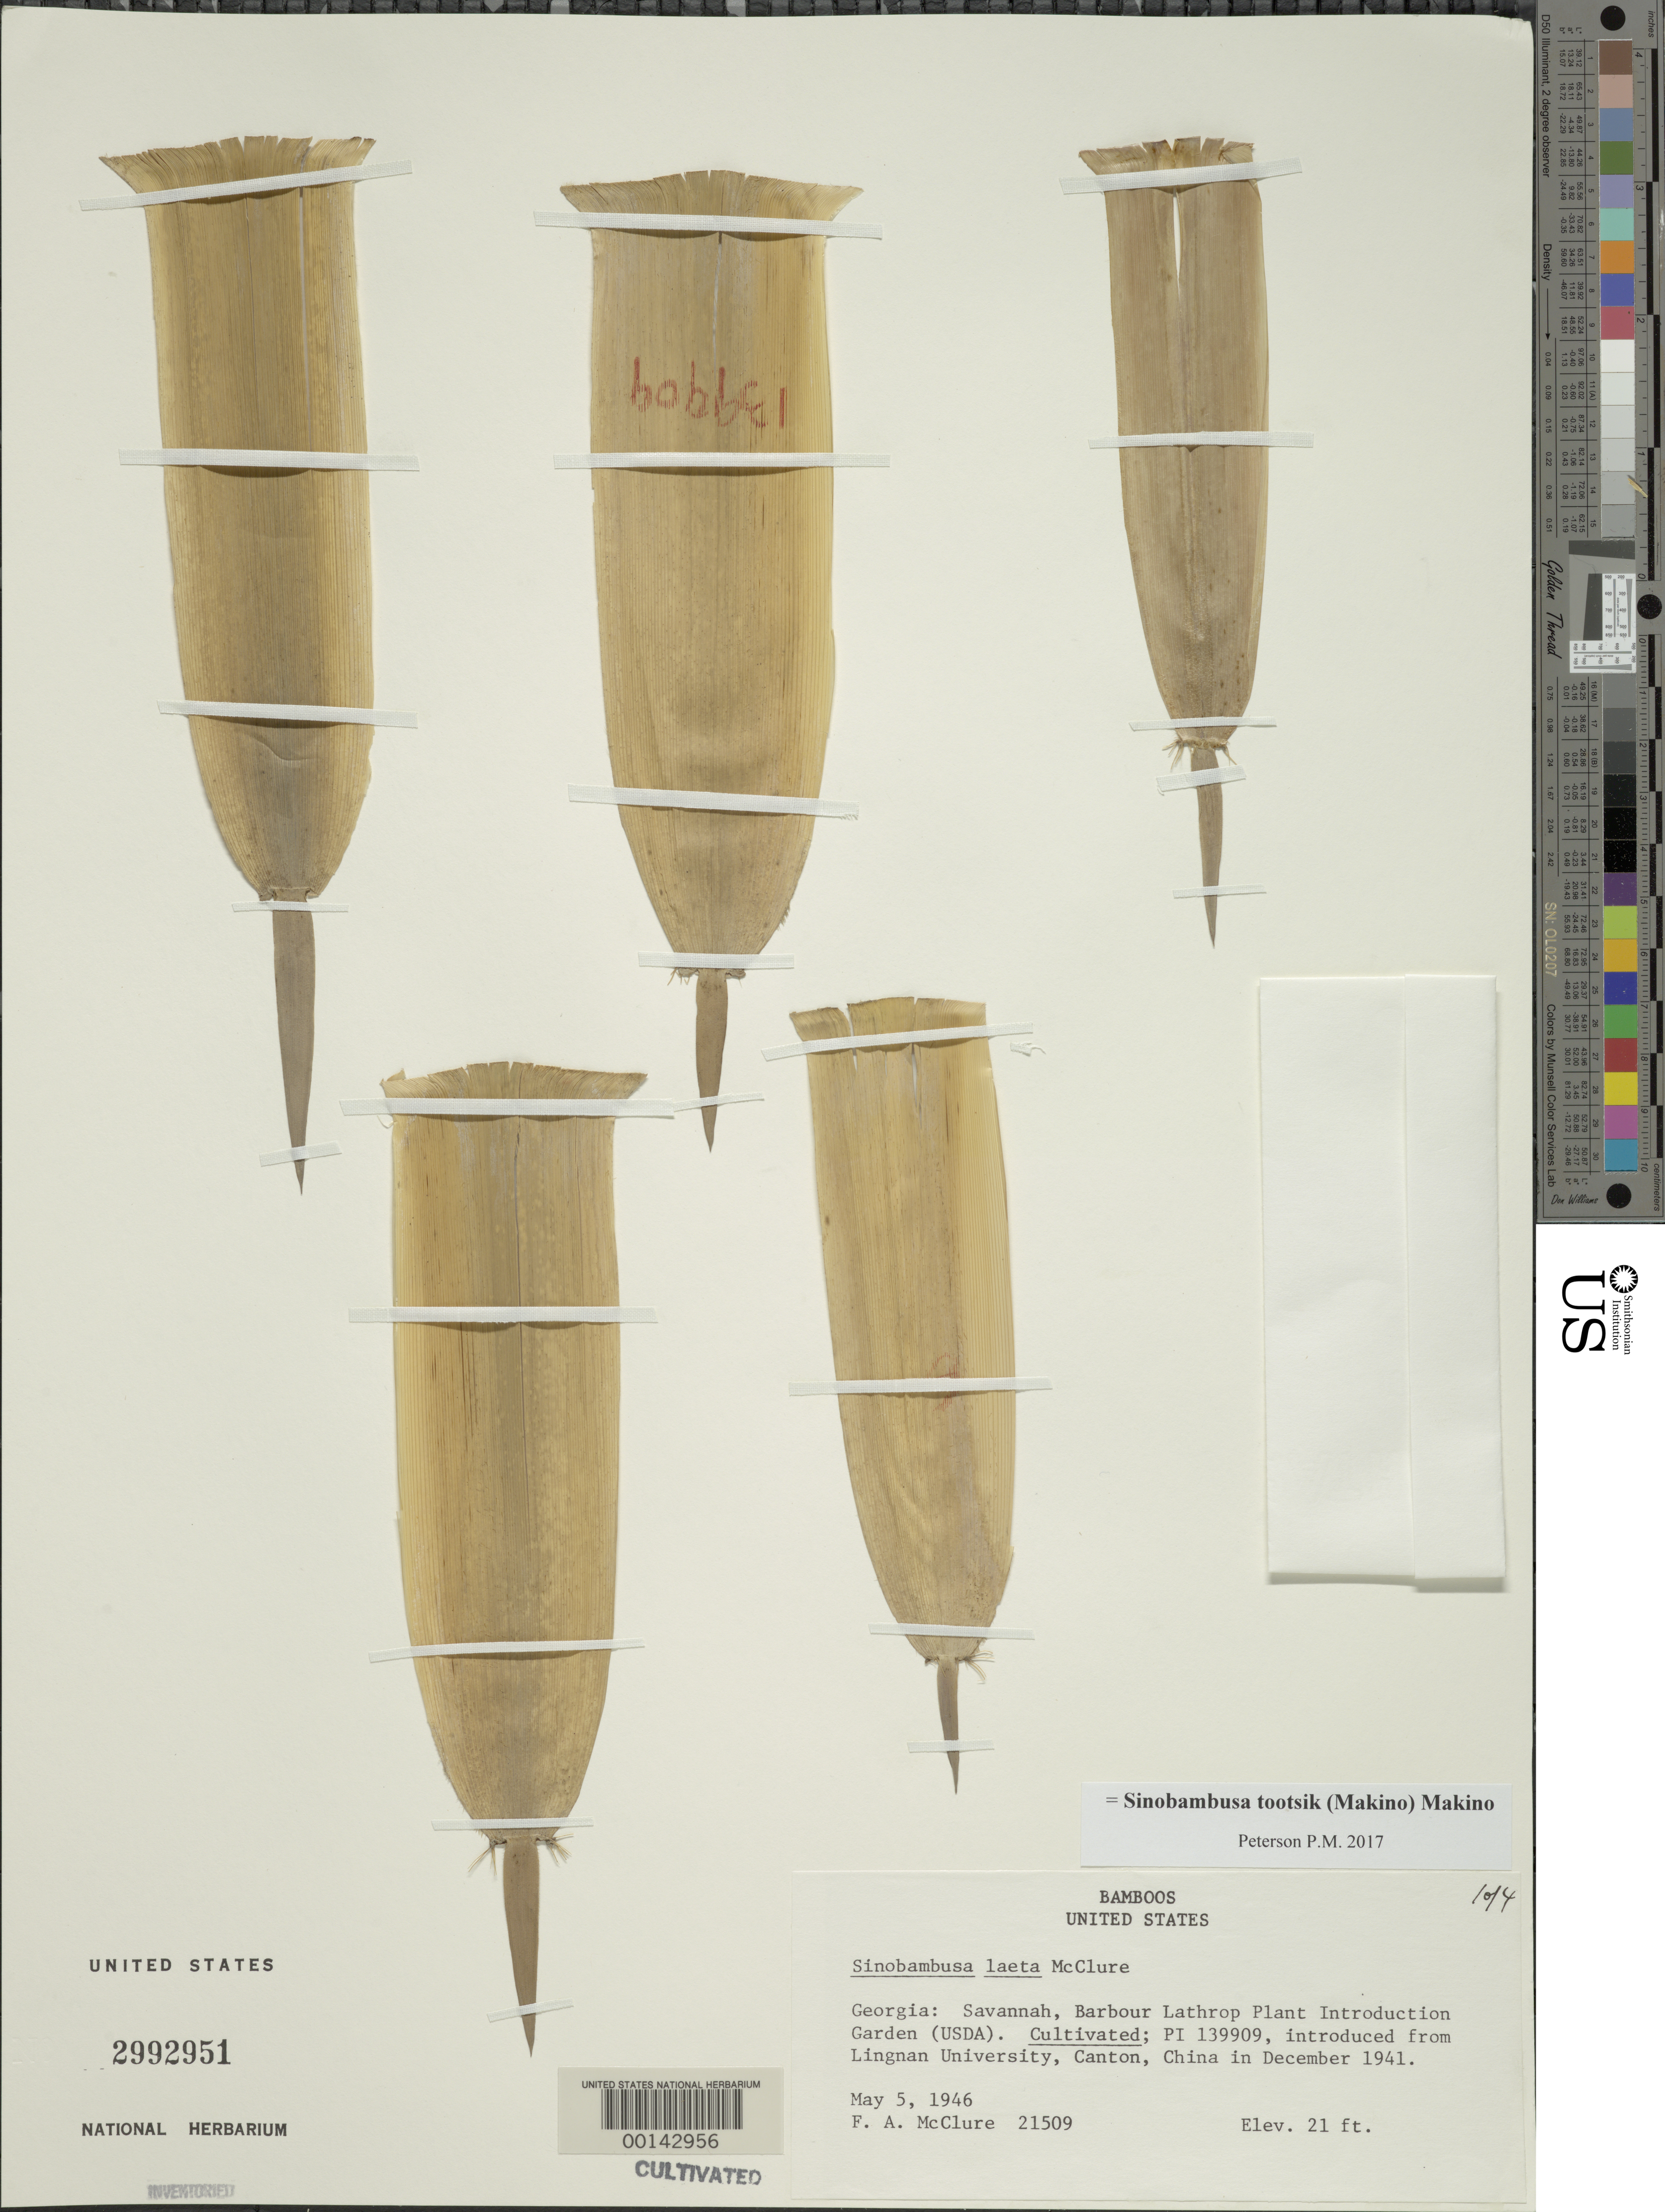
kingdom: Plantae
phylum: Tracheophyta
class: Liliopsida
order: Poales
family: Poaceae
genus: Sinobambusa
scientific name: Sinobambusa tootsik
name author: Makino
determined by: Poaceae Reorganization Project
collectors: F. A. McClure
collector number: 21509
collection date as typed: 05 May 1946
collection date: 1946-05-05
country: United States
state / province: Georgia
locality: Savannah, Barbour Lathrop Plant Introduction Garden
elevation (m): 6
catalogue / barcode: US 2992951